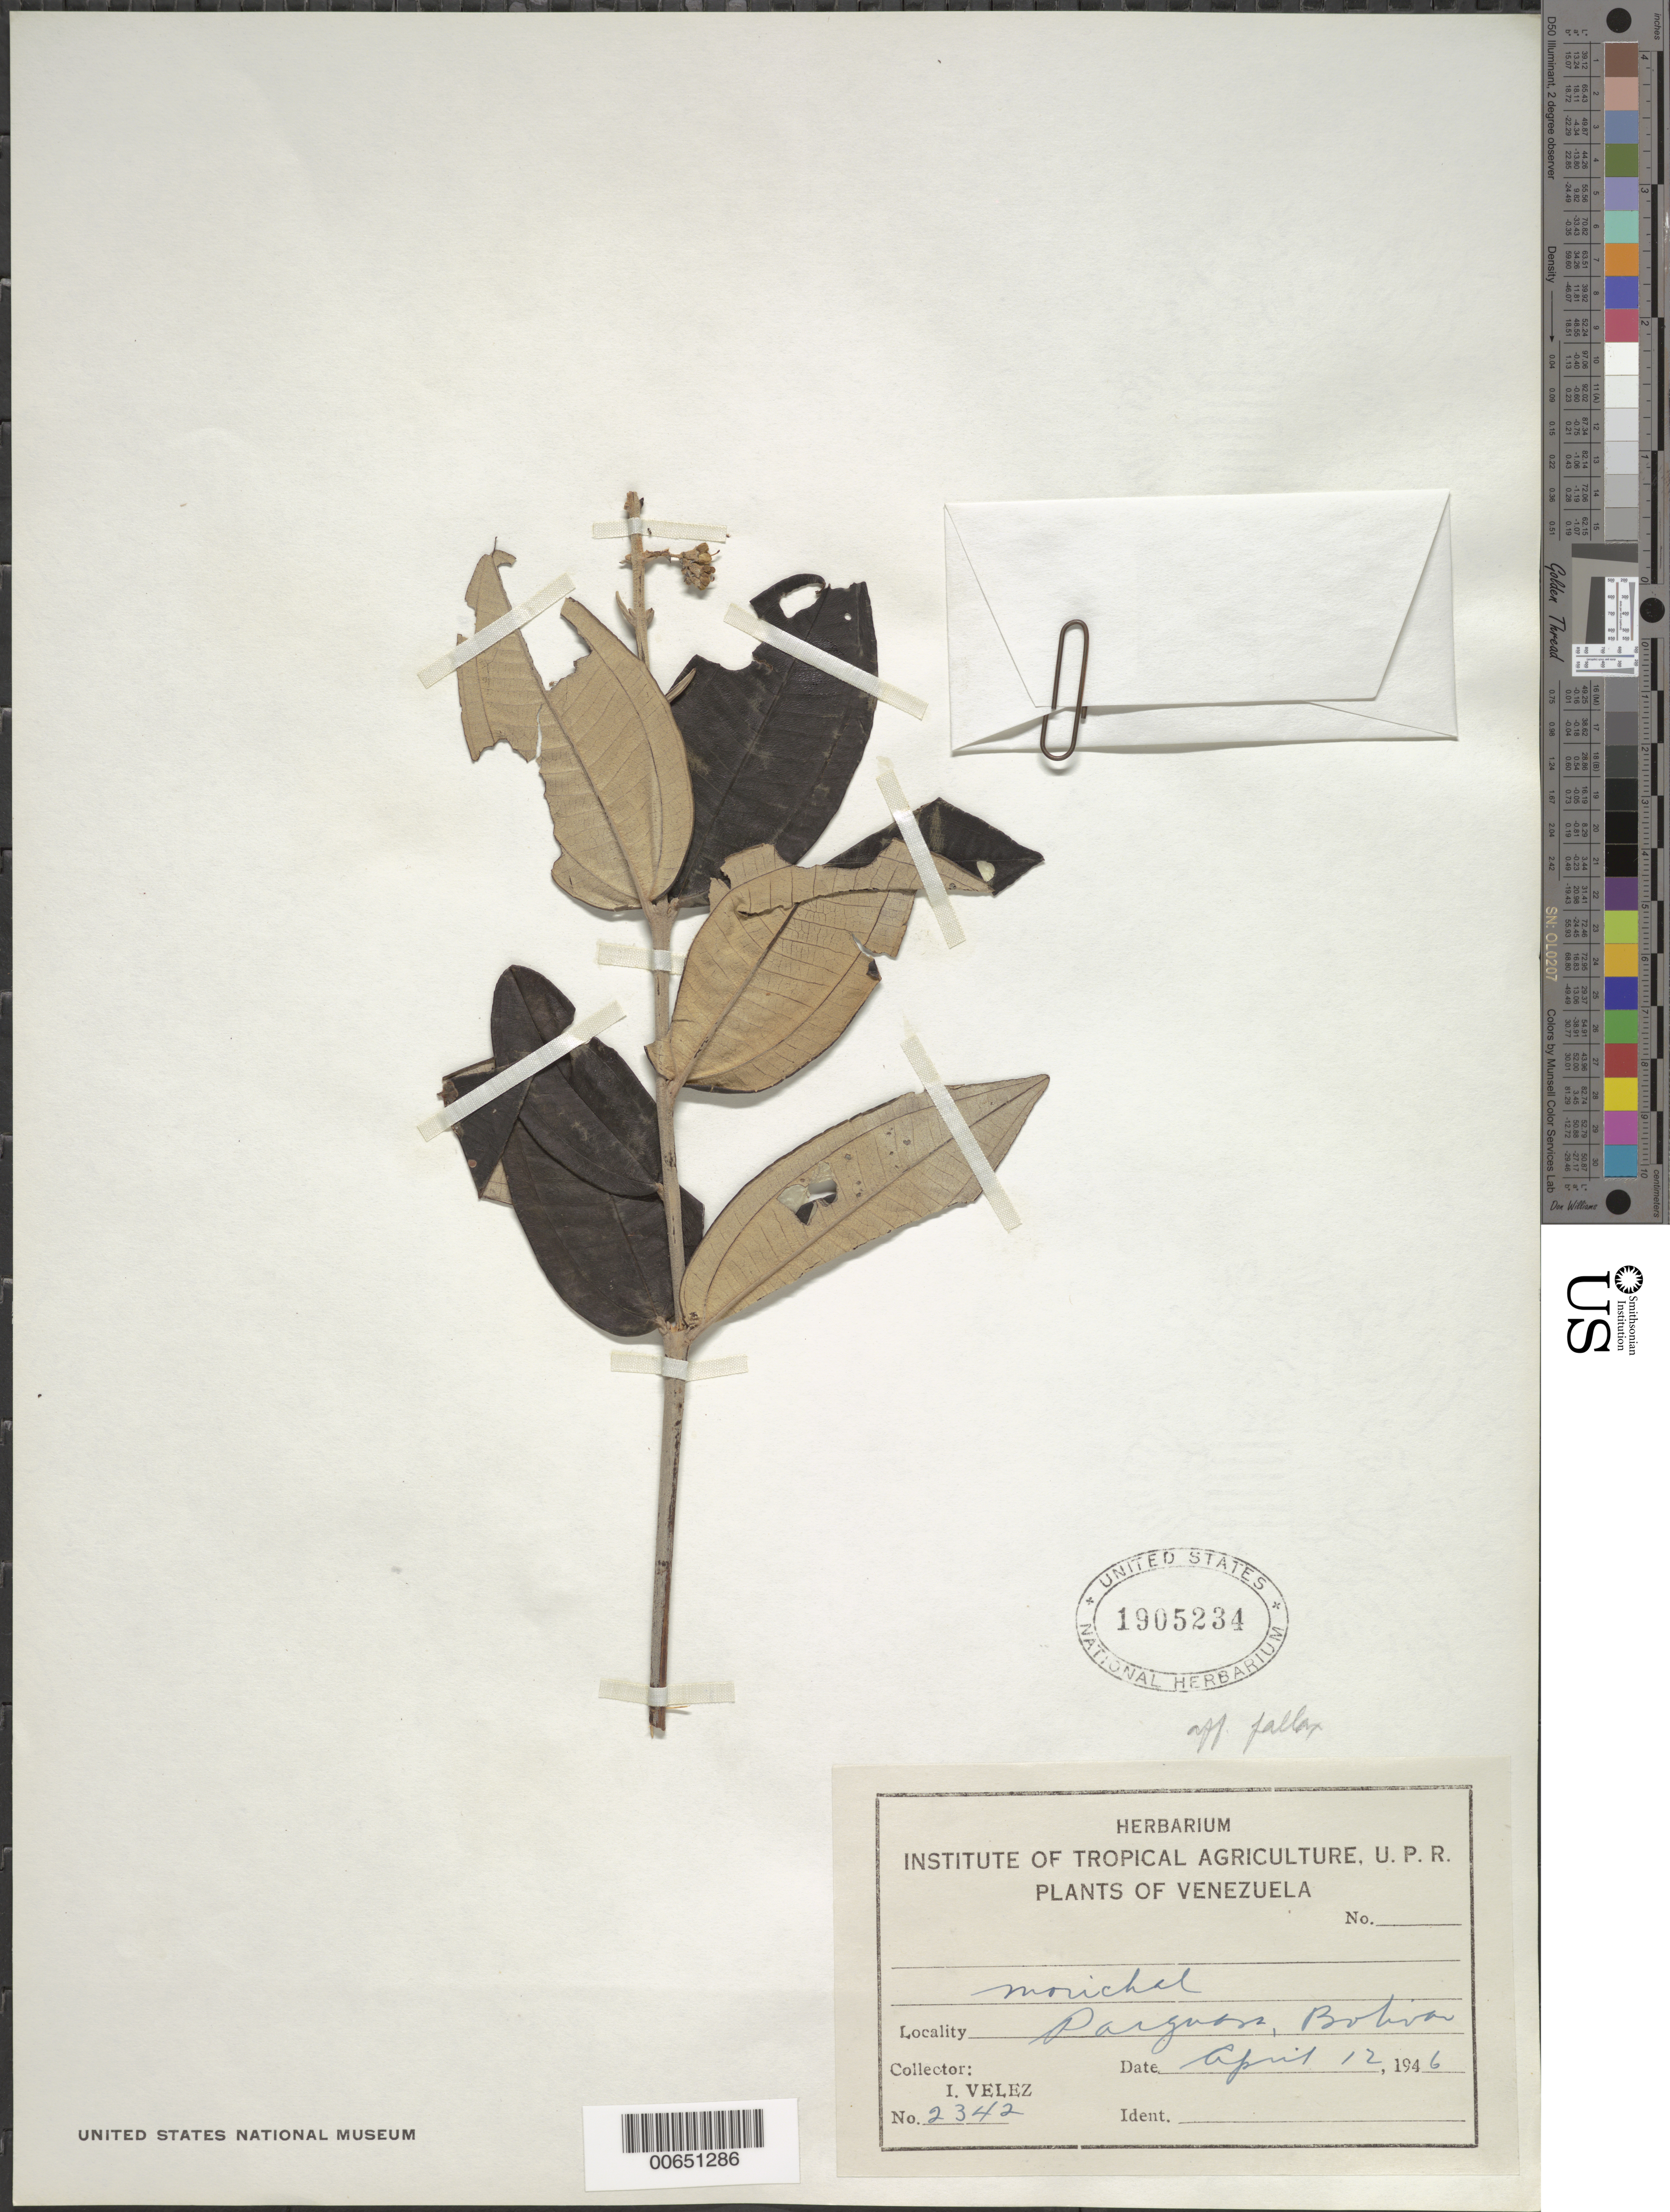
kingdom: Plantae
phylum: Tracheophyta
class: Magnoliopsida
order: Myrtales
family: Melastomataceae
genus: Miconia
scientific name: Miconia fallax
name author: DC.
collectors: I. Velez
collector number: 2342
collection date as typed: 12-Apr-46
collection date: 1946-04-12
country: Venezuela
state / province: Bolívar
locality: Parguasa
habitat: Morichal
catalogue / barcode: US 1905234